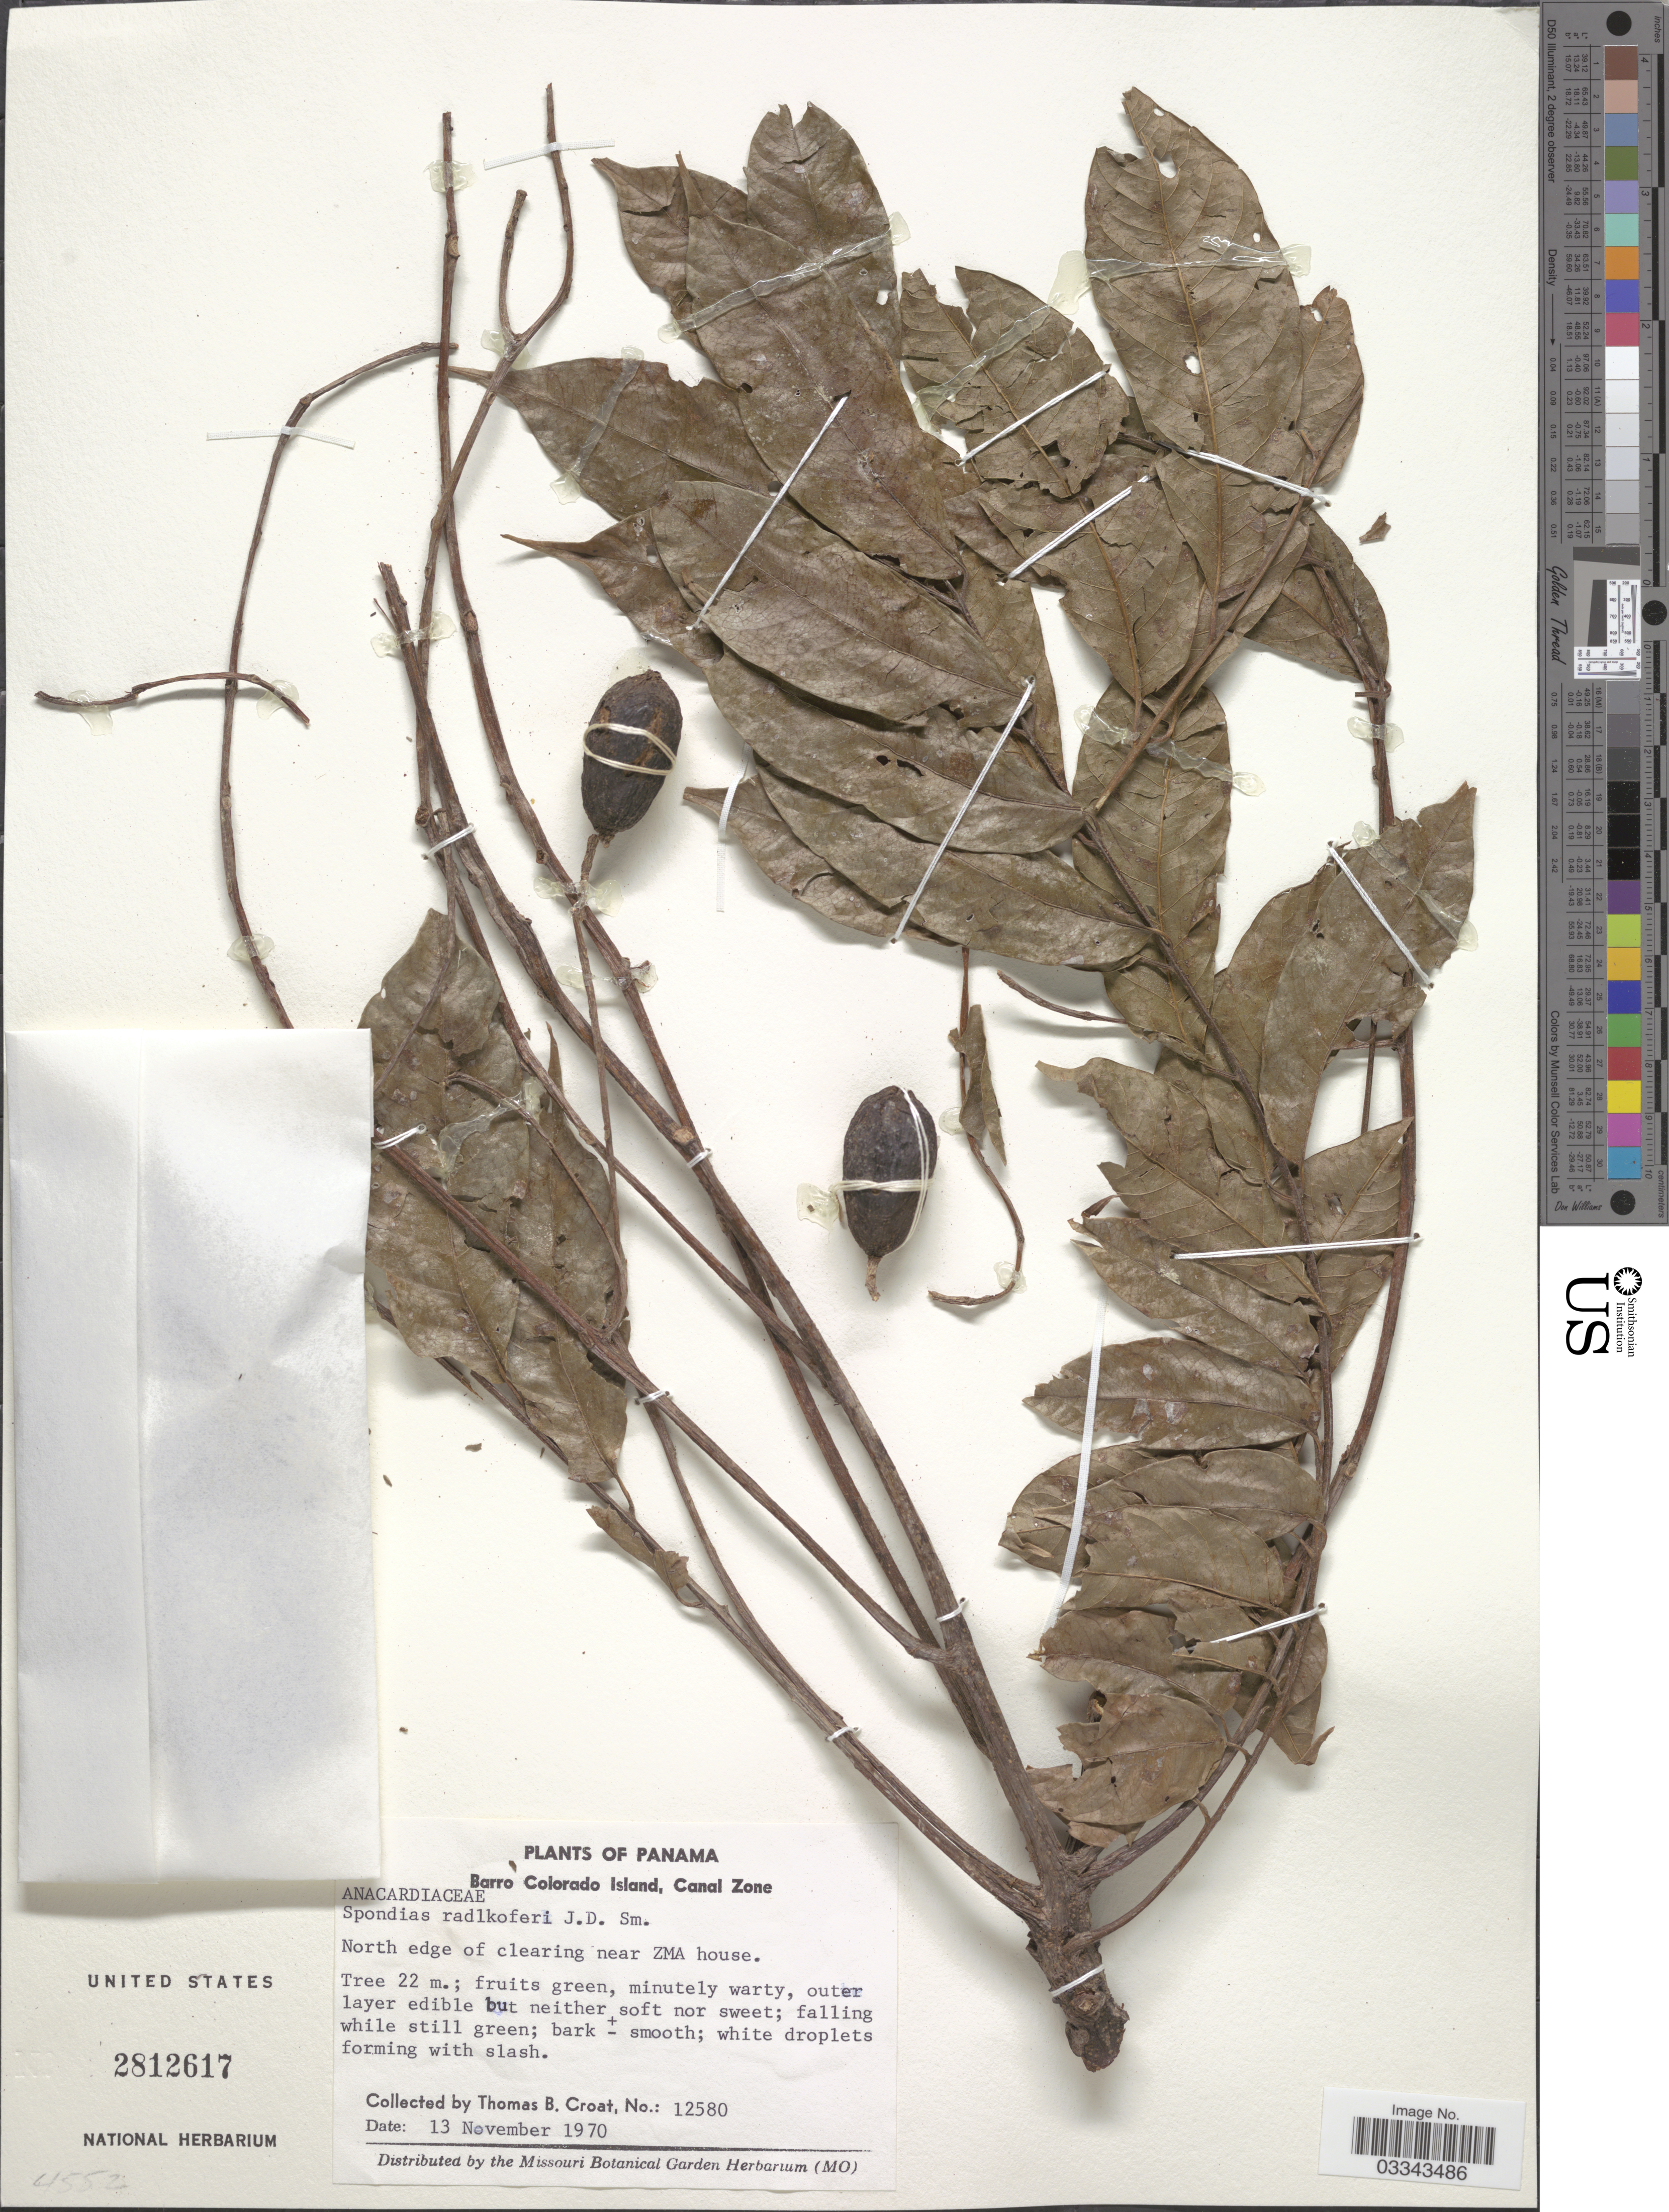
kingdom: Plantae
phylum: Tracheophyta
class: Magnoliopsida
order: Sapindales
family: Anacardiaceae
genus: Spondias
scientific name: Spondias radlkoferi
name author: Donn. Sm.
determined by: Mitchell, John D.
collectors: T. B. Croat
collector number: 12580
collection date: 1970-11-13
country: Panama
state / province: Panamá Oeste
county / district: Canal Zone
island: Barro Colorado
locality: Barro Colorado Island, Canal Zone, North edge of clearing near ZMA house.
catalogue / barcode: US 2812617